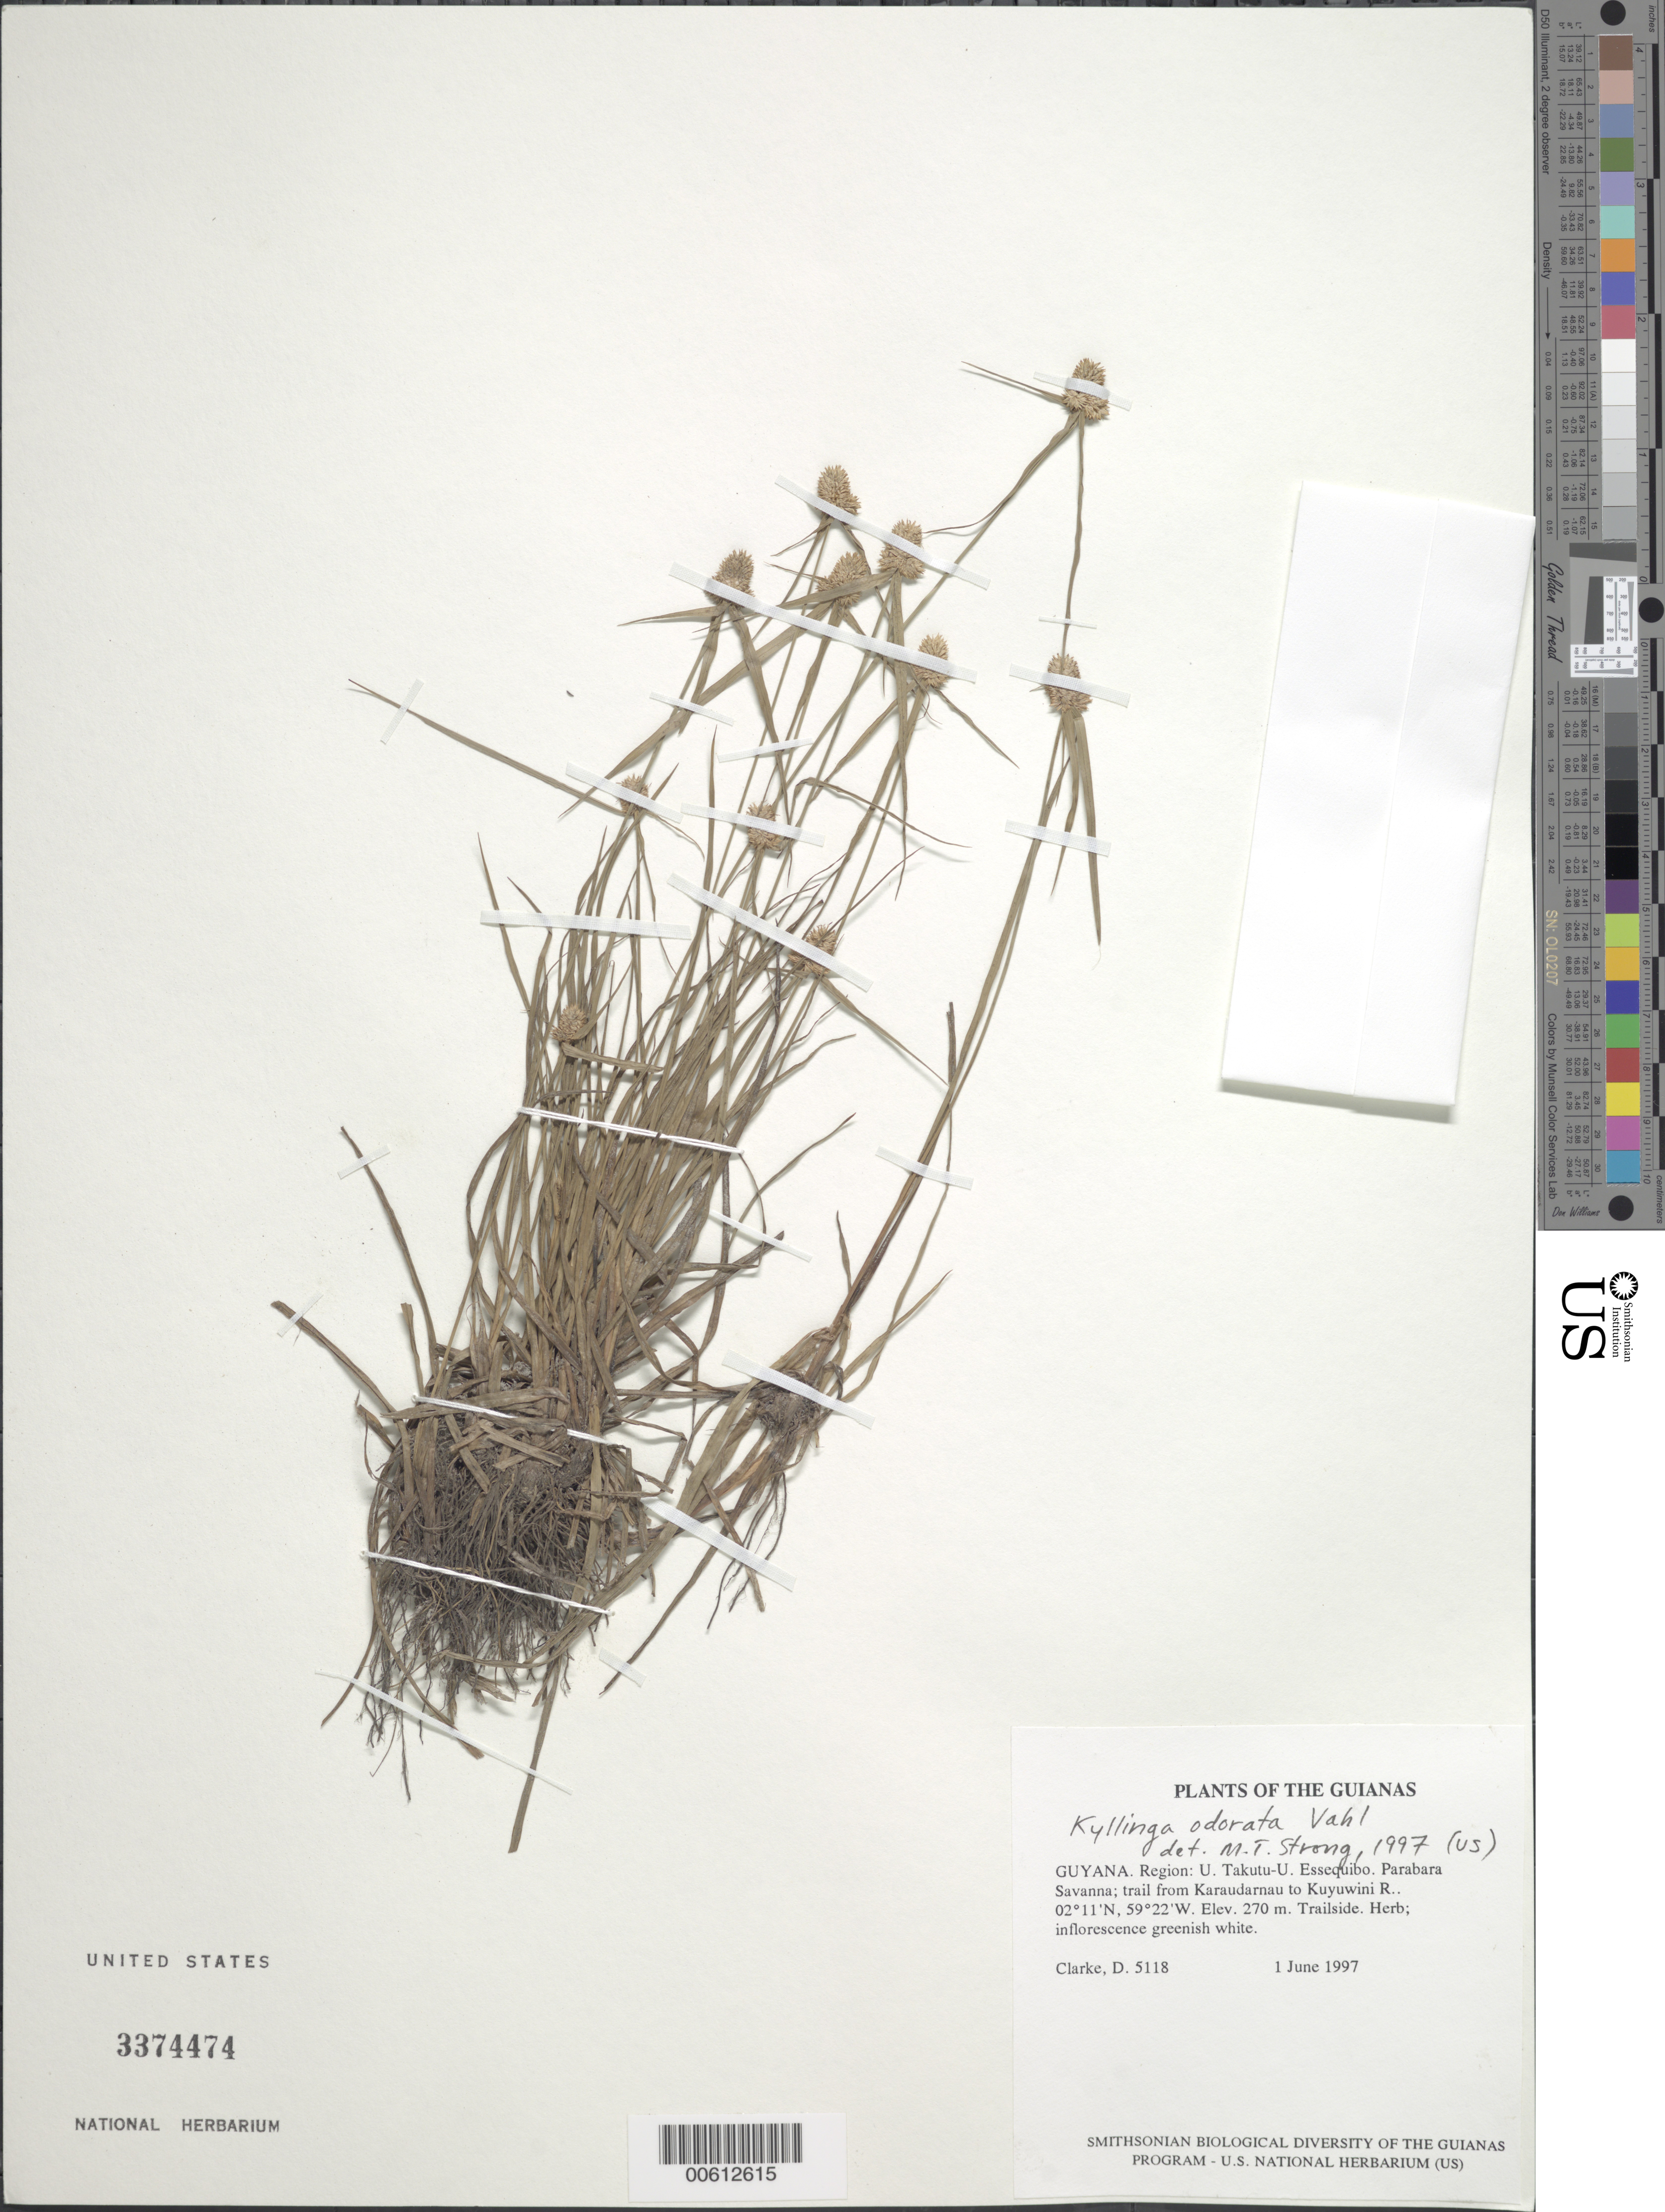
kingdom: Plantae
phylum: Tracheophyta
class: Liliopsida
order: Poales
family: Cyperaceae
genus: Cyperus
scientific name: Cyperus sesquiflorus subsp. sesquiflorus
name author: (Torr.) Mattf. & Kük.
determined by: Strong, M. T., (US), Smithsonian Institution - National Museum of Natural History (UNITED STATES)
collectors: H. D. Clarke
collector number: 5118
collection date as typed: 1 June 1997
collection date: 1997-06-01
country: Guyana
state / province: U. Takutu-U. Essequibo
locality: Parabara Savanna; trail from Karaudarnau to Kuyuwini R.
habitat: Trailside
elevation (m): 270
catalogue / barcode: US 3374474